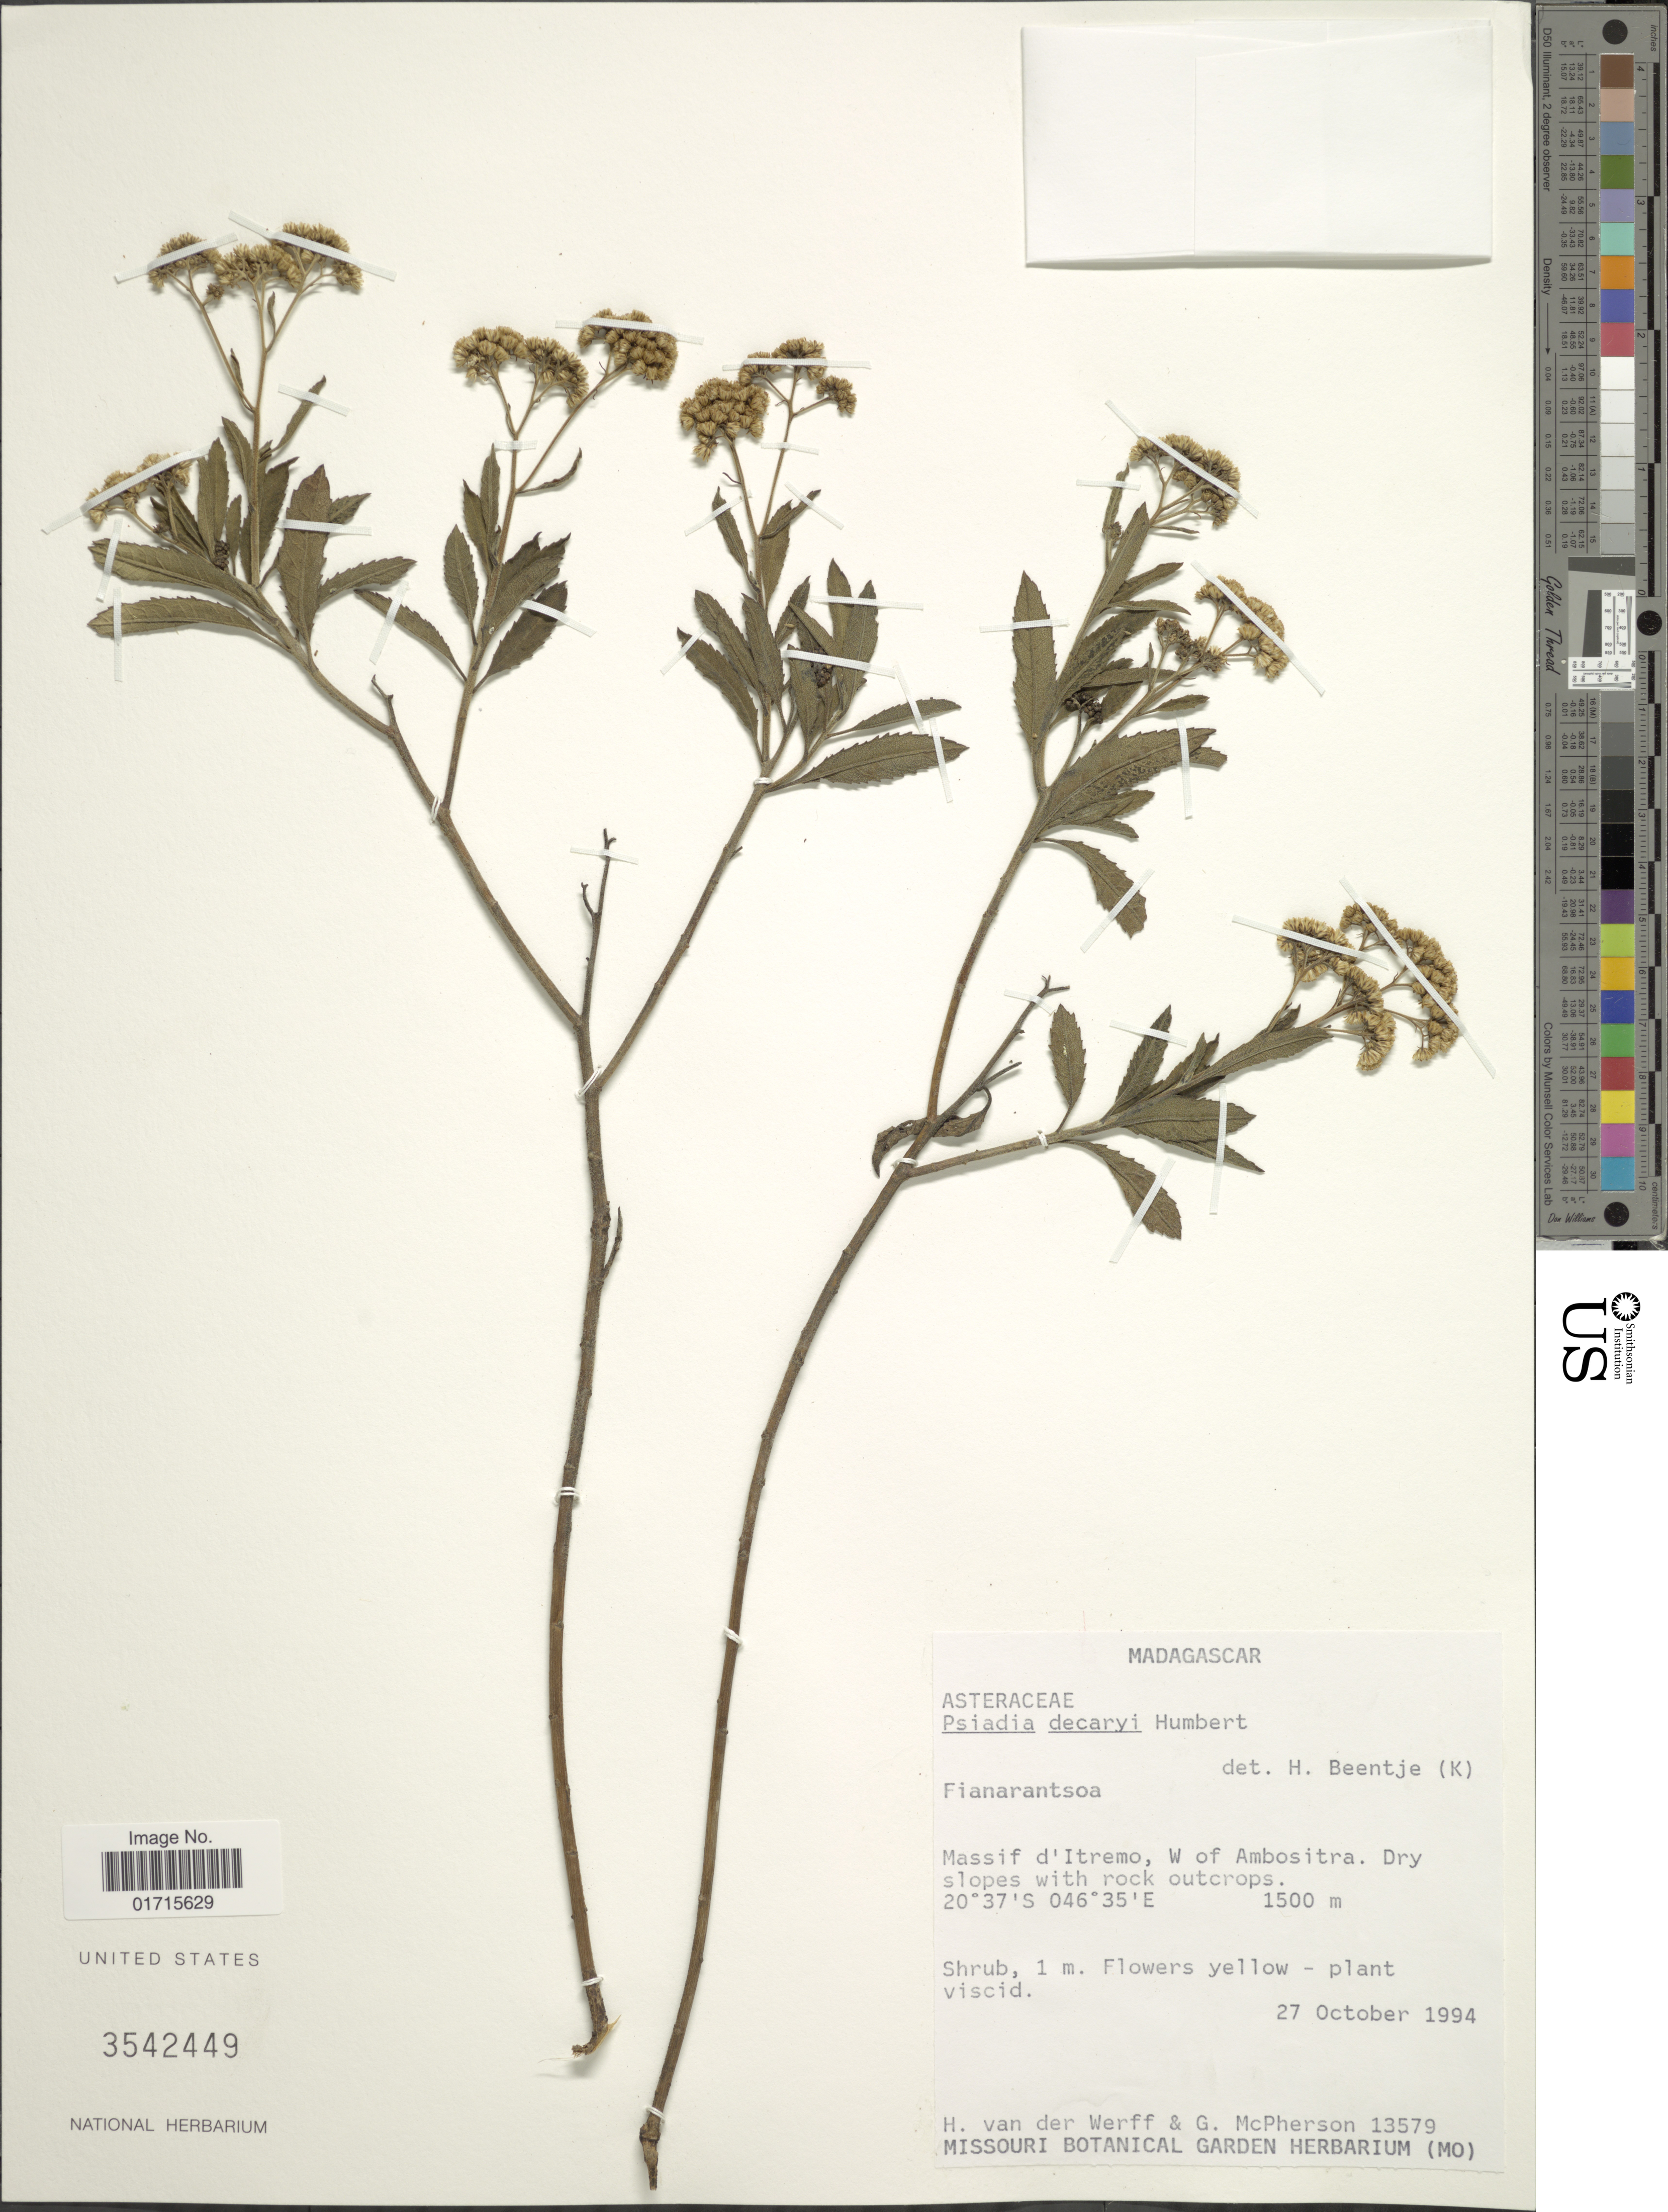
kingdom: Plantae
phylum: Tracheophyta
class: Magnoliopsida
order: Asterales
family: Asteraceae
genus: Psiadia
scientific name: Psiadia decaryi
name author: Humbert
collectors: H. van der Werff & G. D. McPherson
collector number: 13579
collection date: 1994-10-27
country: Madagascar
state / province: Amoron'i Mania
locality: Fianarantsoa, Madagascar. Massif dÍteremo, W of Ambositra,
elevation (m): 1500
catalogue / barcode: US 3542449